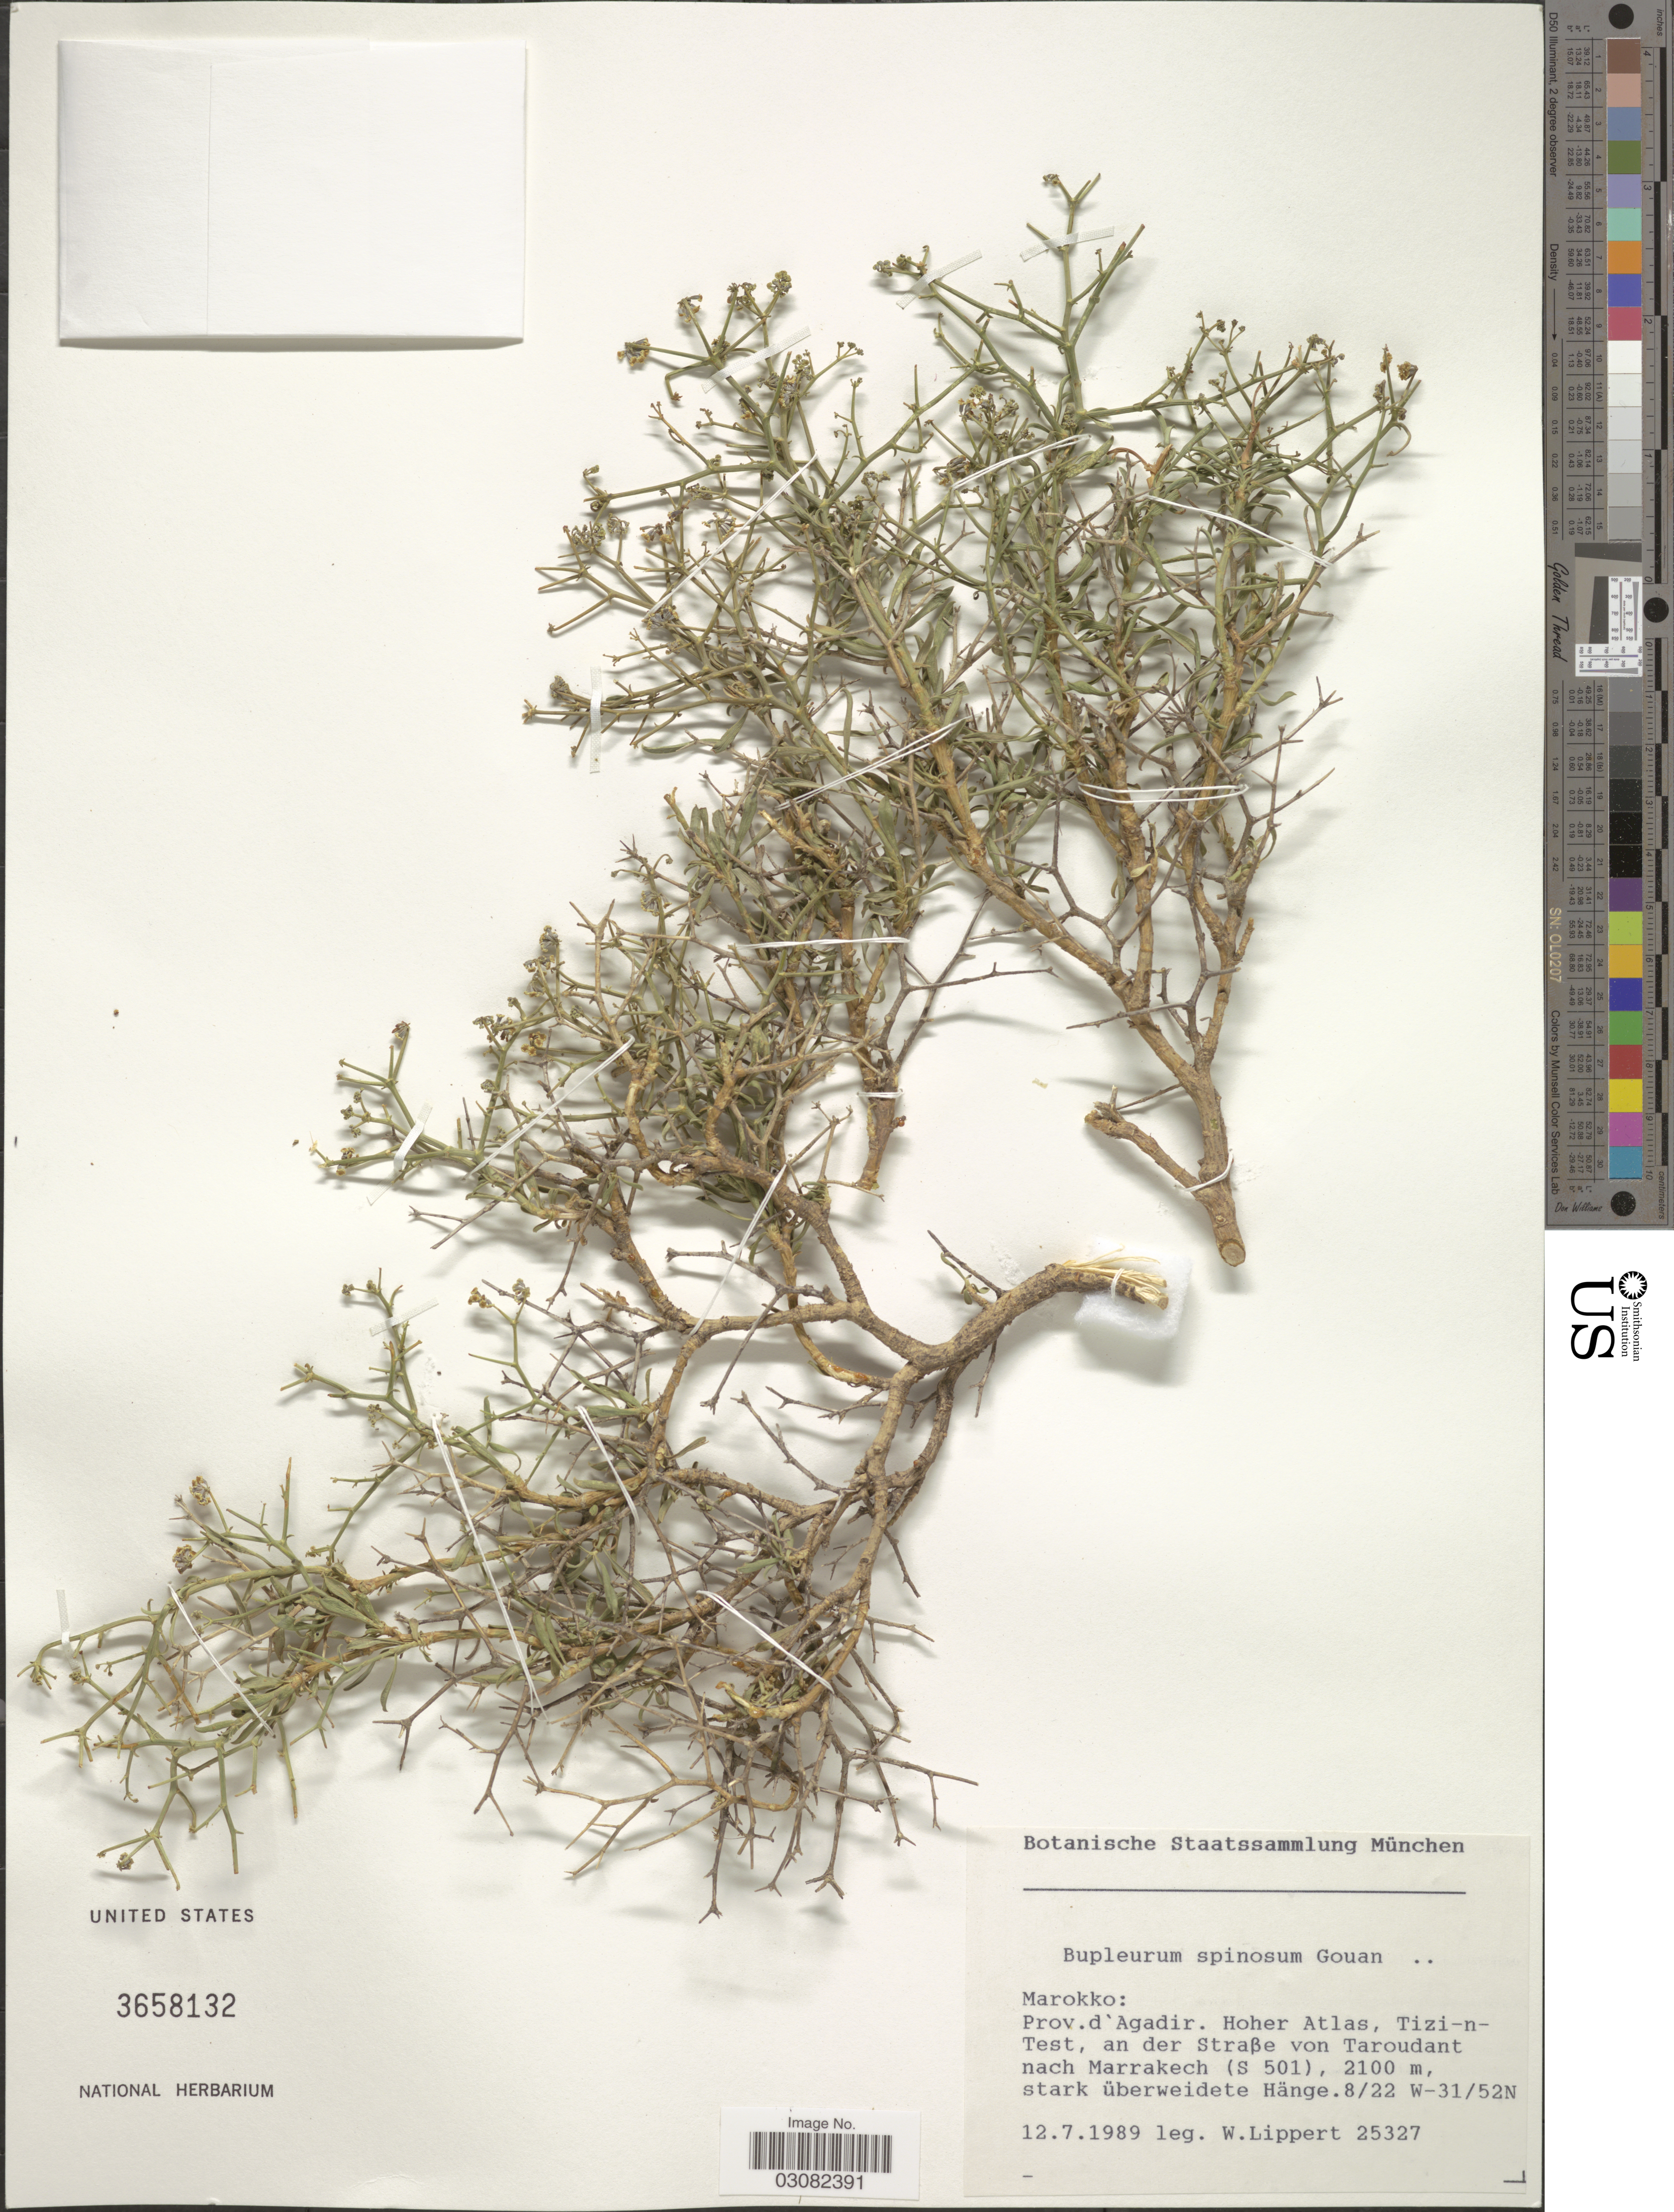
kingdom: Plantae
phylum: Tracheophyta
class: Magnoliopsida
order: Apiales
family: Apiaceae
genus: Bupleurum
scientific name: Bupleurum spinosum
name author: Gouan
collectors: W. Lippert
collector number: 25327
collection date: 1989-07-12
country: Morocco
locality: Prov. d'Agadir. Hoher Atlas, Tizi-n-Test, an der Straße von Taroudant nach Marrakech (S 501), stark überweidete Hänge. 8/22 W-31/52N.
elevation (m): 2100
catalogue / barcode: US 3658132